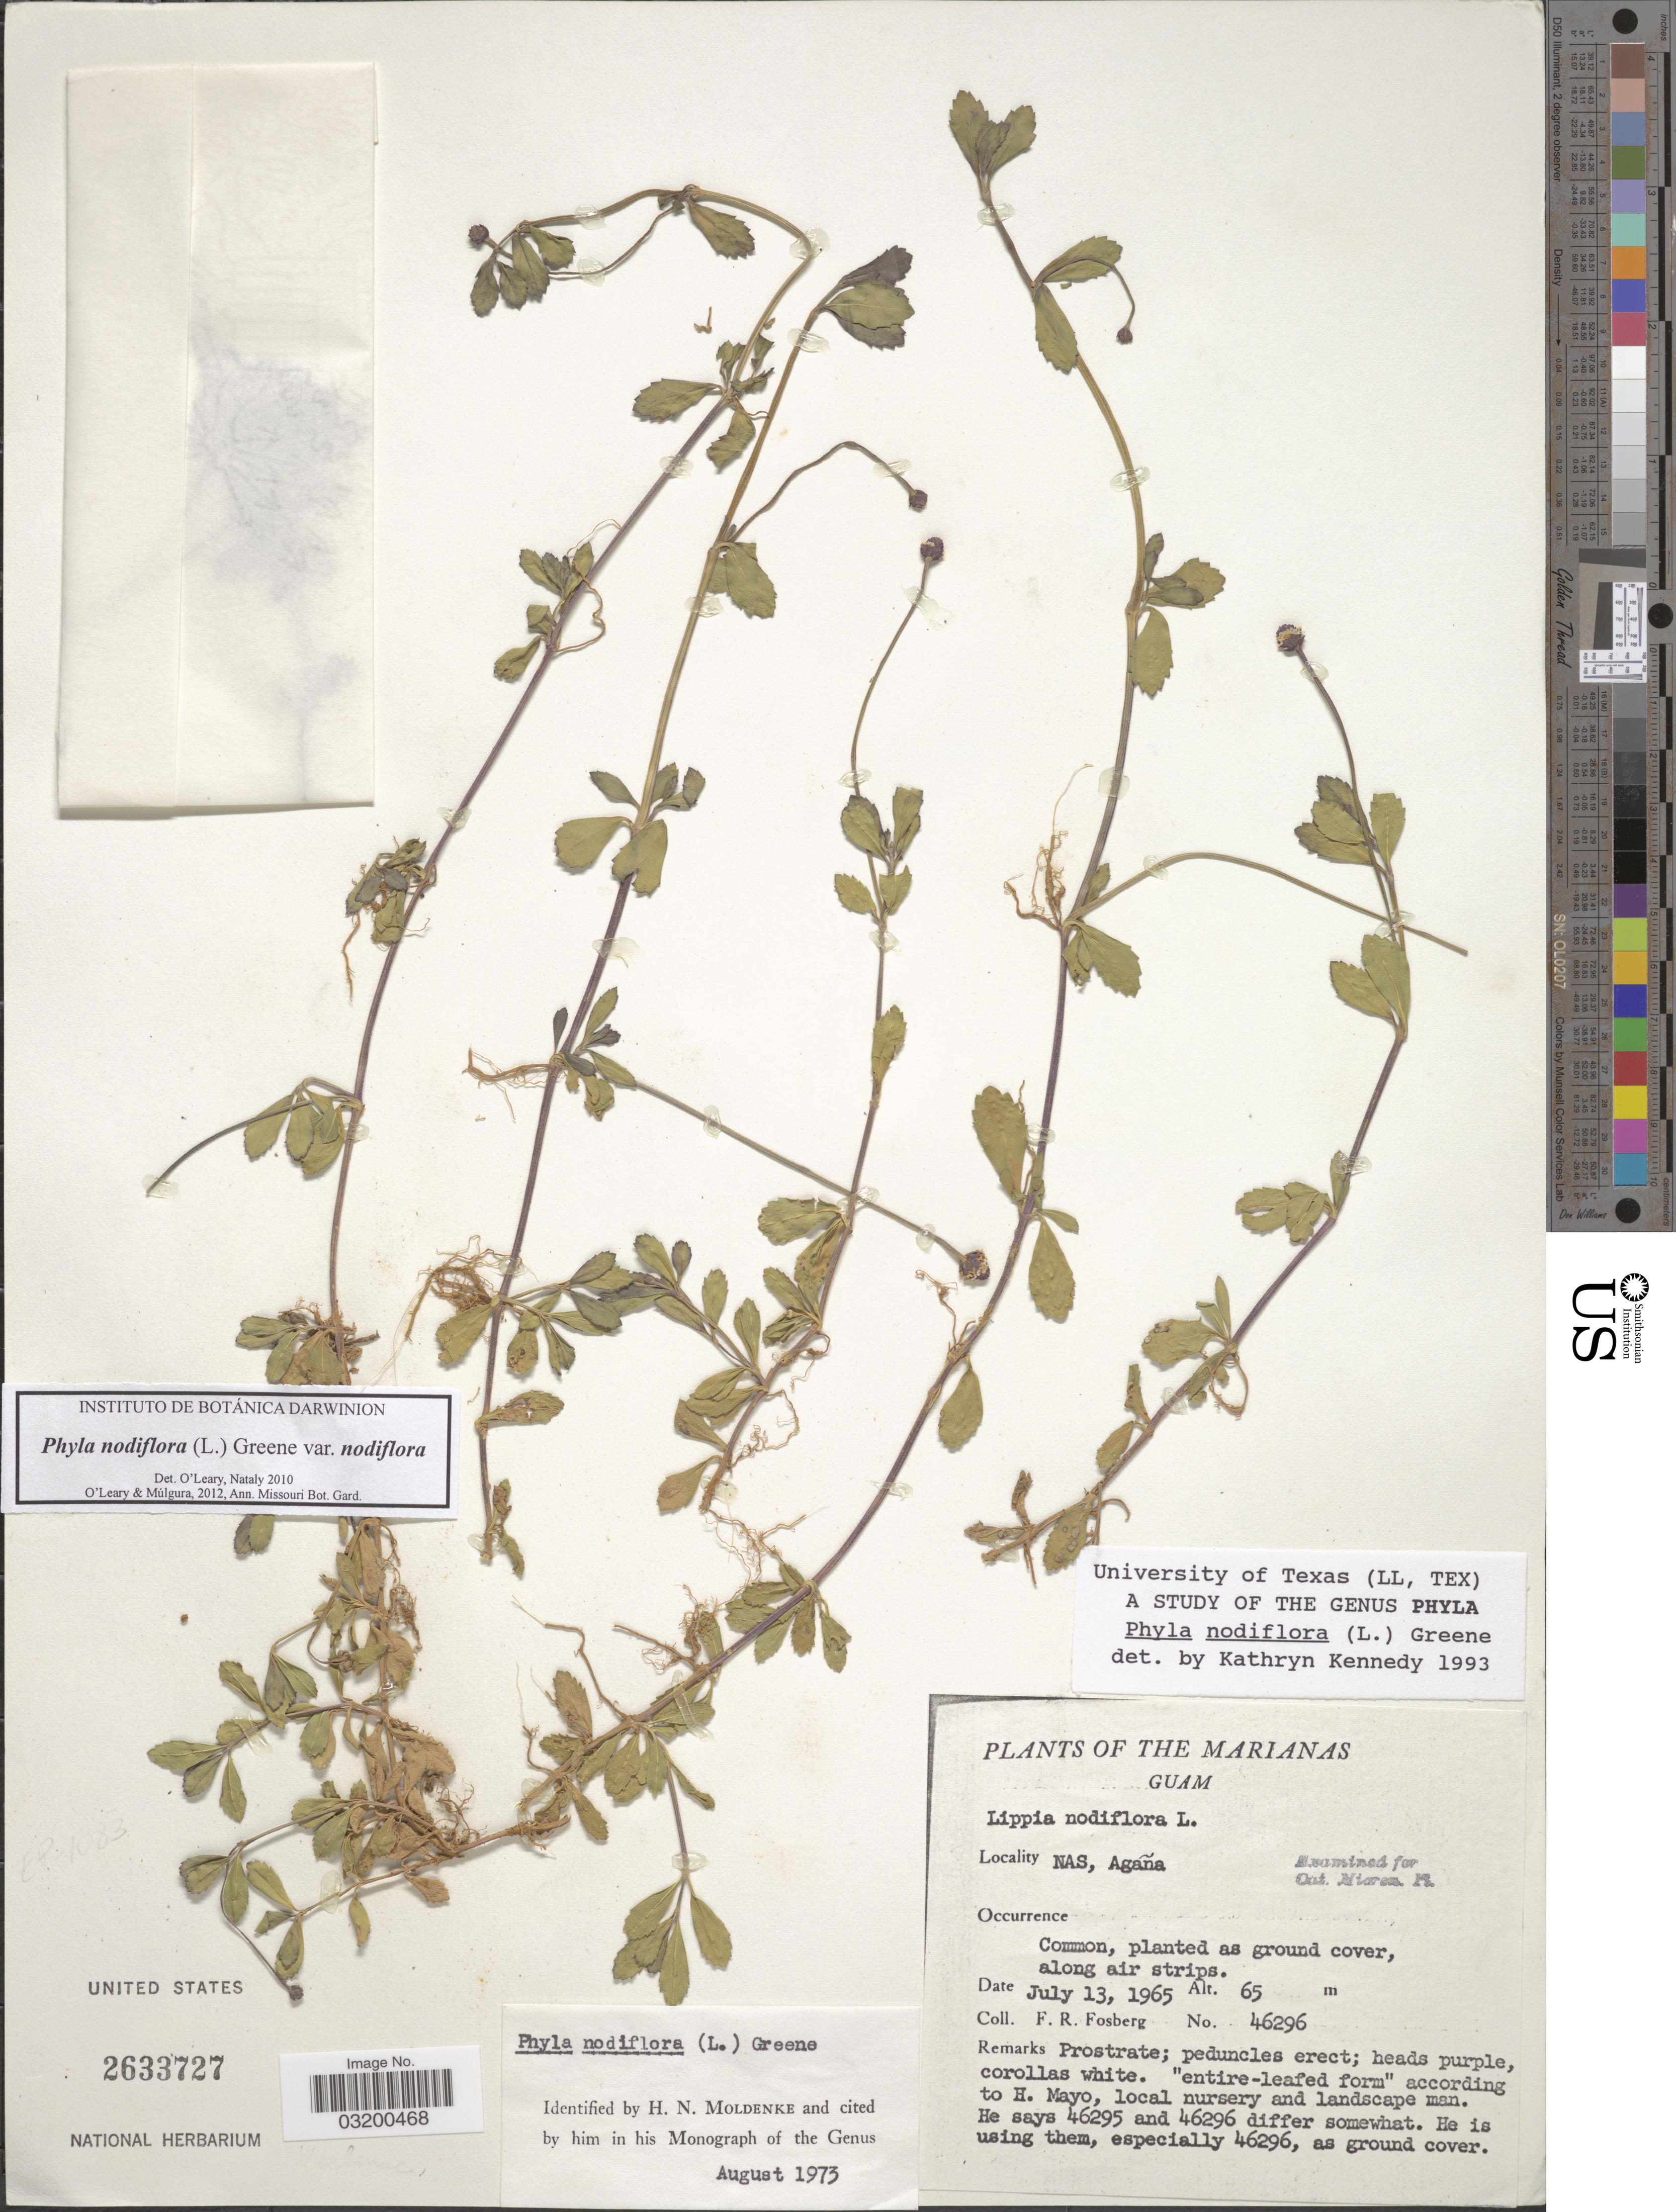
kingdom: Plantae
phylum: Tracheophyta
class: Magnoliopsida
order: Lamiales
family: Verbenaceae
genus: Phyla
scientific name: Phyla nodiflora var. nodiflora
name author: (L.) Greene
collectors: F. R. Fosberg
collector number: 46296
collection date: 1965-07-13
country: Guam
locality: The Marianas. NAS, Agaña.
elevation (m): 65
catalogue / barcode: US 2633727